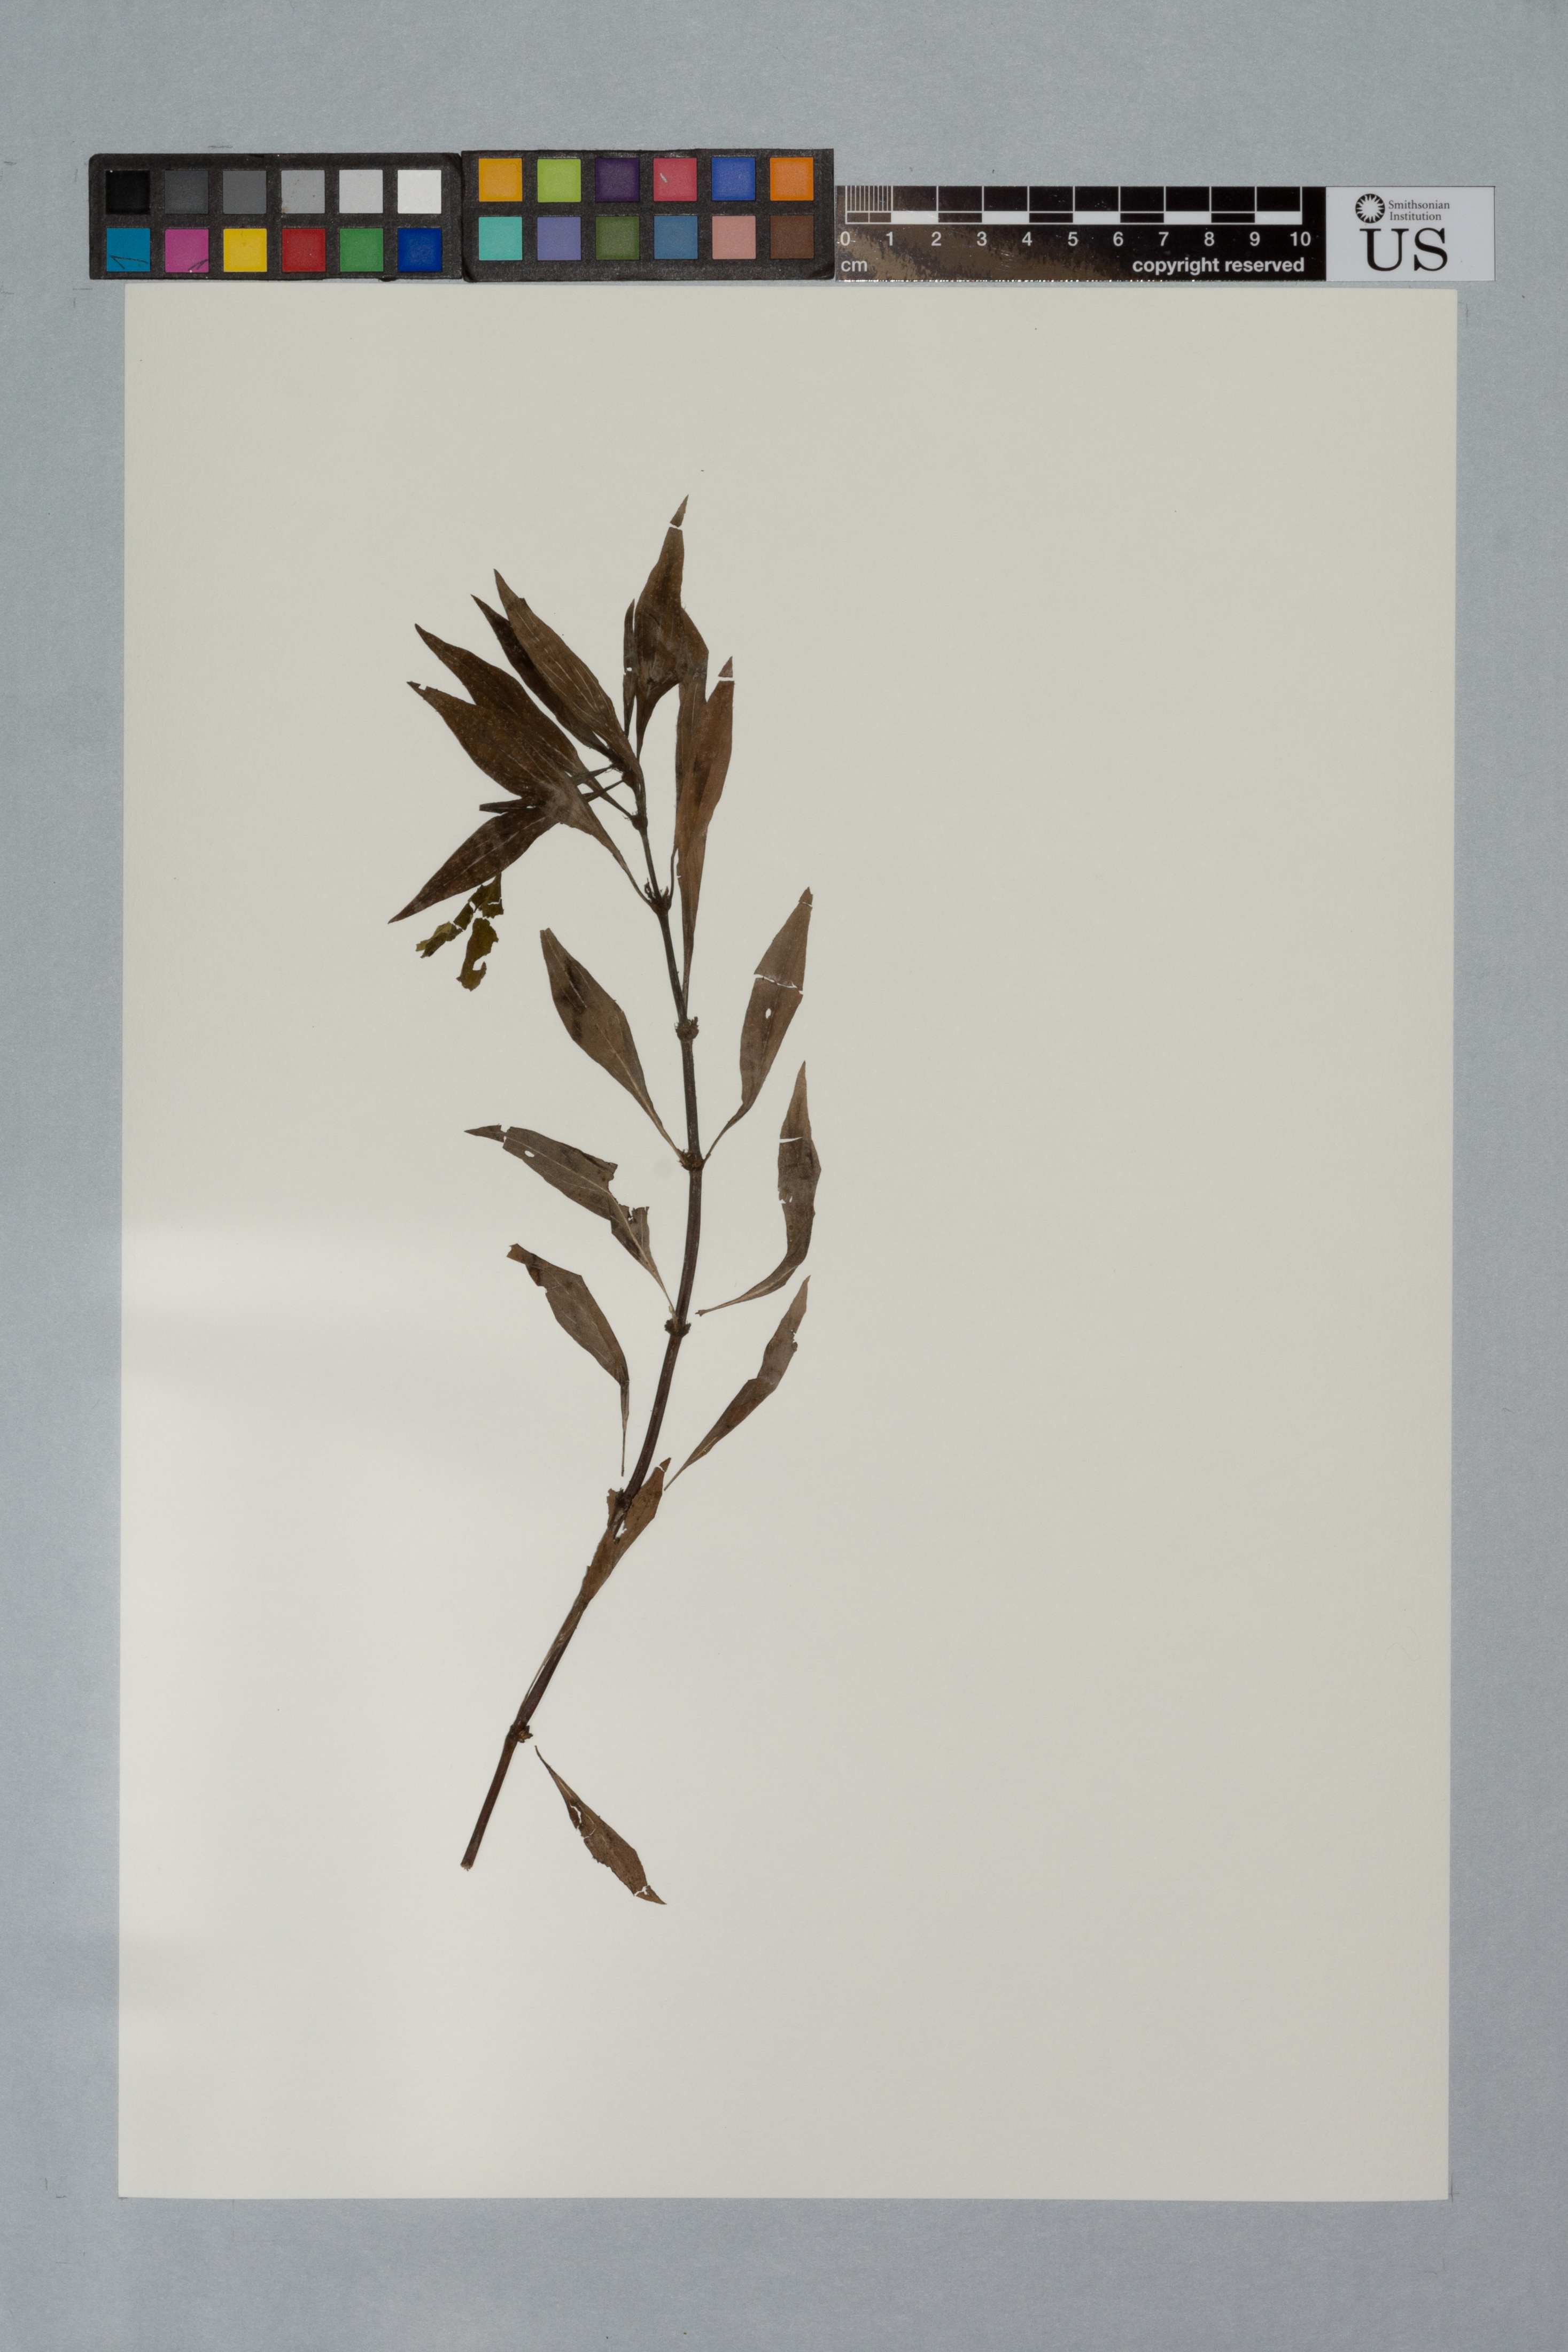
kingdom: Plantae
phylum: Tracheophyta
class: Magnoliopsida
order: Gentianales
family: Rubiaceae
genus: Spermacoce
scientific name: Spermacoce glabra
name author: Michx.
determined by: Taylor, Charlotte M.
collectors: T. McDowell, S. Allicock, P. Acevedo-Rodr., C. Feuillet & S. Tiwari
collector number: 1924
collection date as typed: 20 February 1990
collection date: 1990-02-20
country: Guyana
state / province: U. Takutu-U. Essequibo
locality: By Buro-Buro River, along old jeep track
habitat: Overgrown clearing in old forest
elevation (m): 70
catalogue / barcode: US 3340375